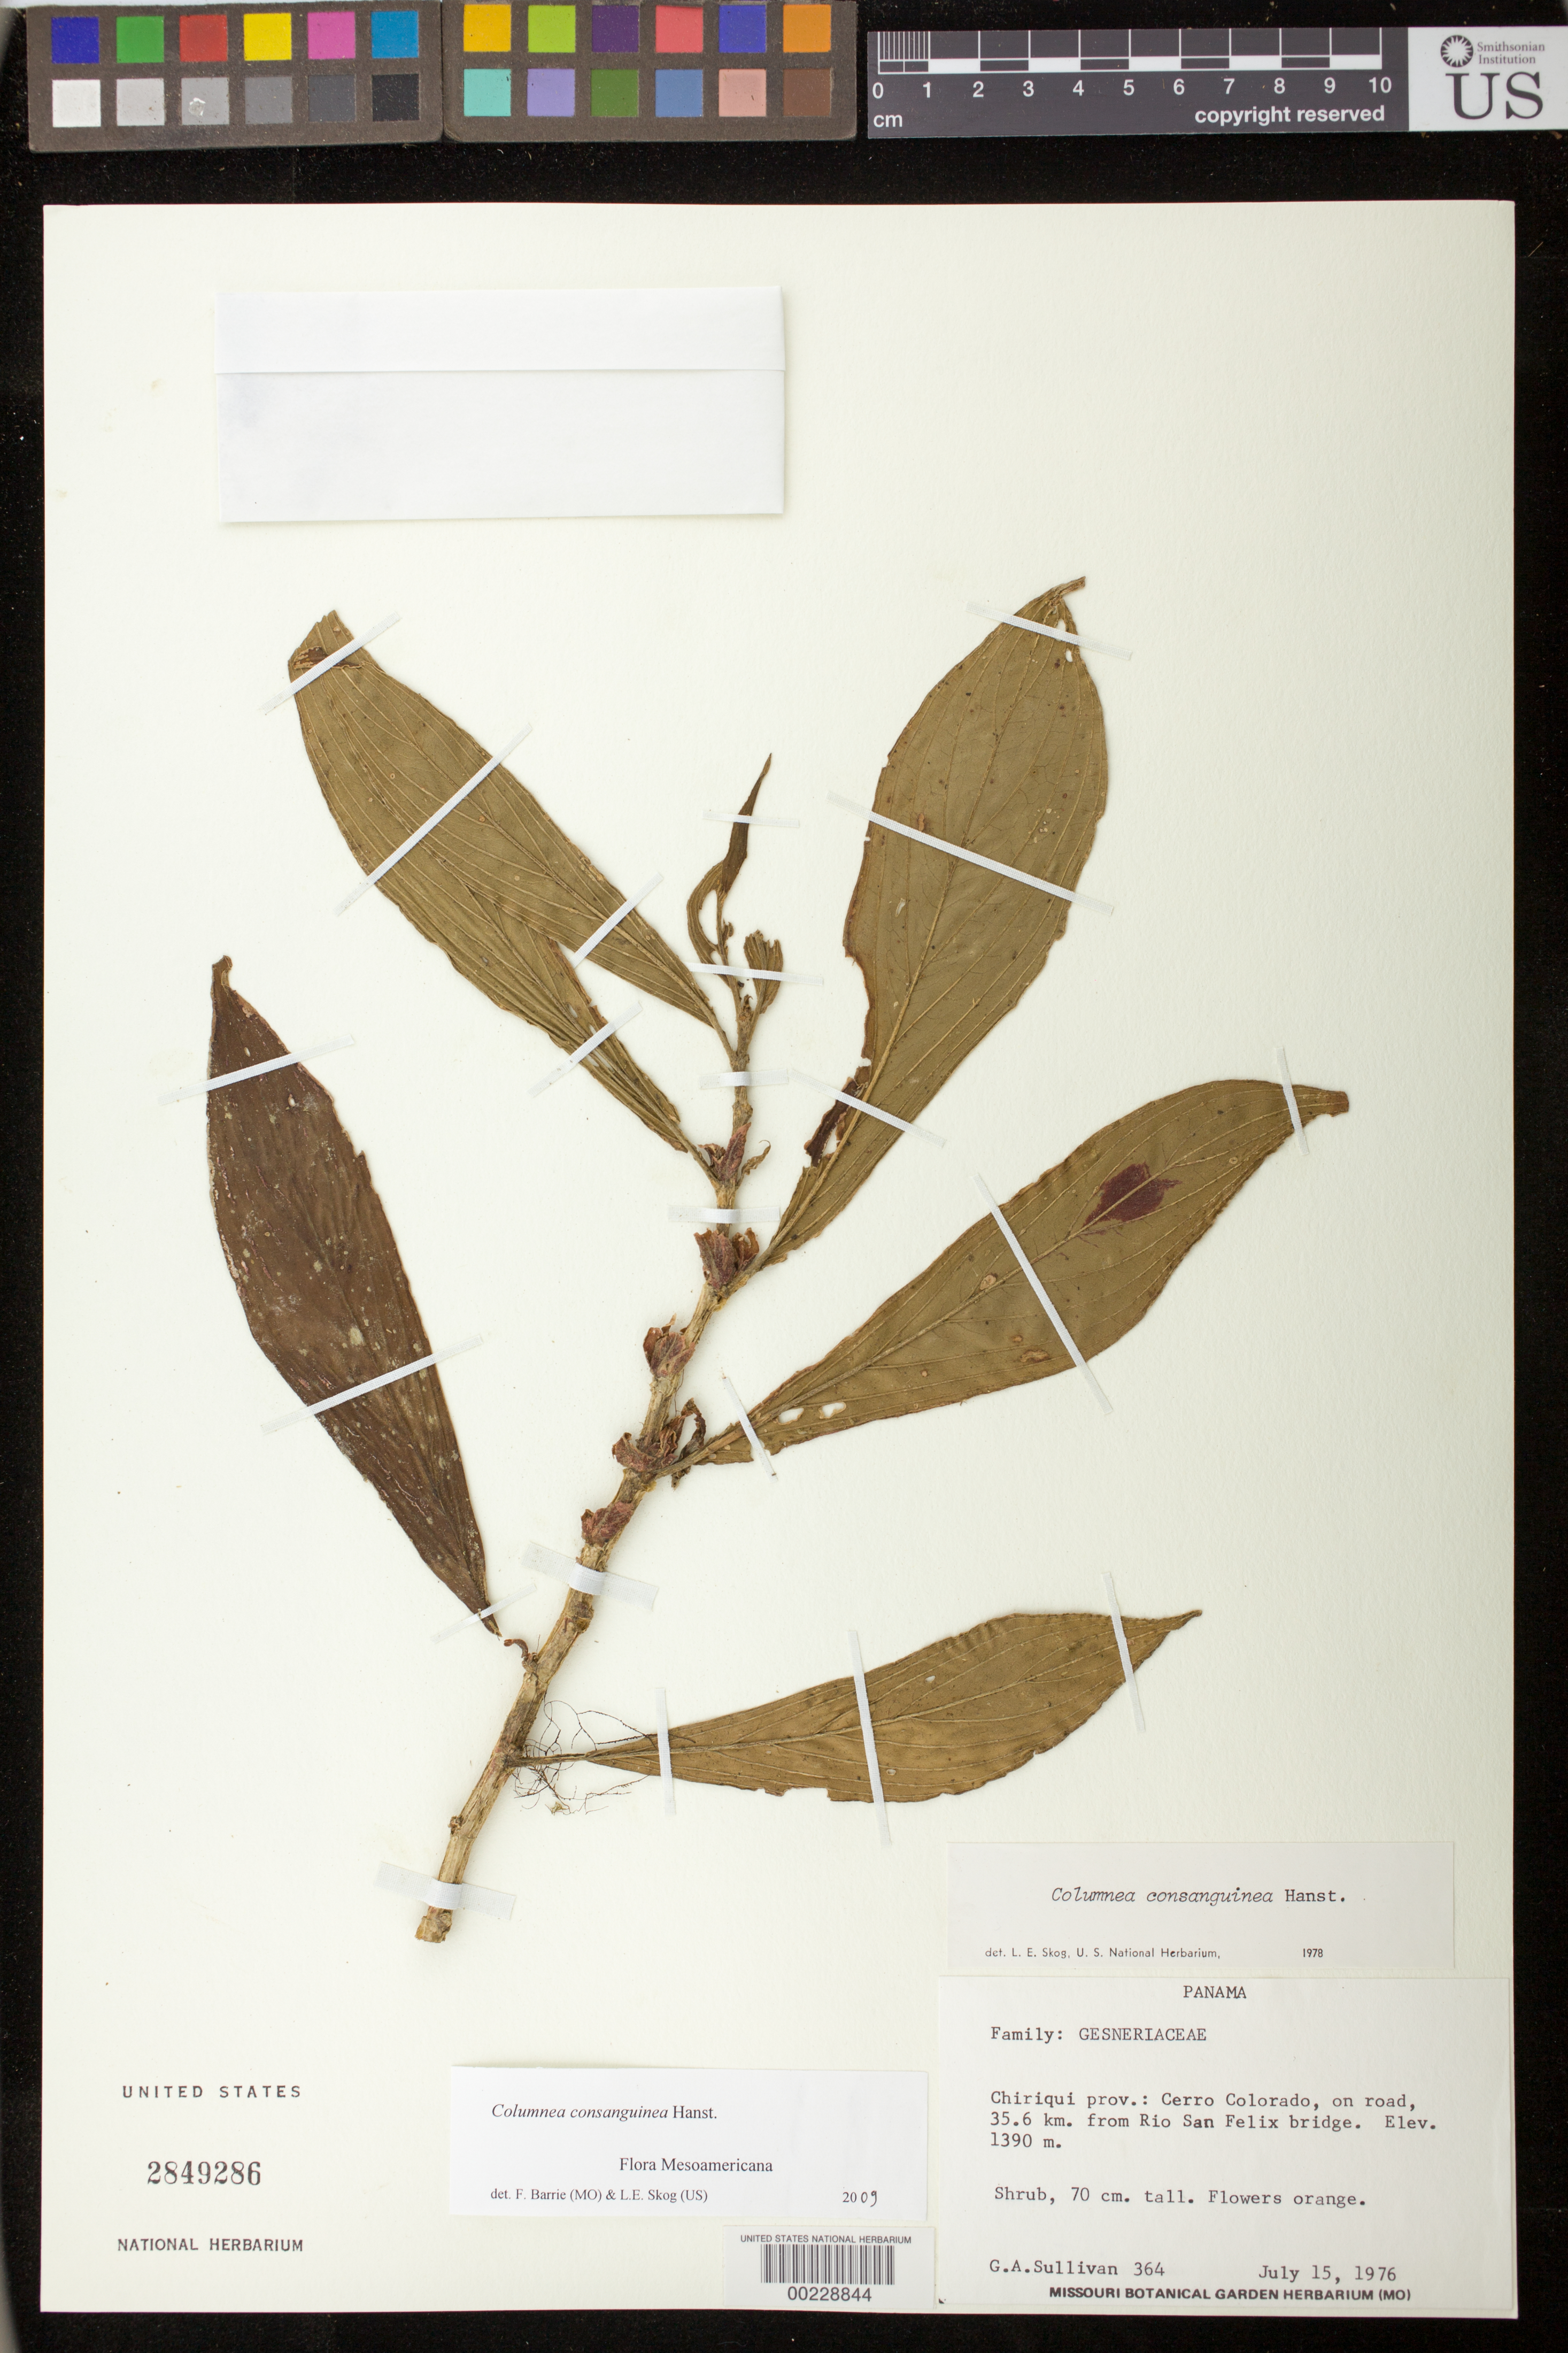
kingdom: Plantae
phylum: Tracheophyta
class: Magnoliopsida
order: Lamiales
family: Gesneriaceae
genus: Columnea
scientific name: Columnea consanguinea var. adpressa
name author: B.D. Morley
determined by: Skog, Laurence E.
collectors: G. Sullivan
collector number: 364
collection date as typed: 15 Jul 1976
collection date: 1976-07-15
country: Panama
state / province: Chiriquí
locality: Cerro Colorado, on road, 35.6 km from Rio San Felix bridge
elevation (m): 1390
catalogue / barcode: US 2849286